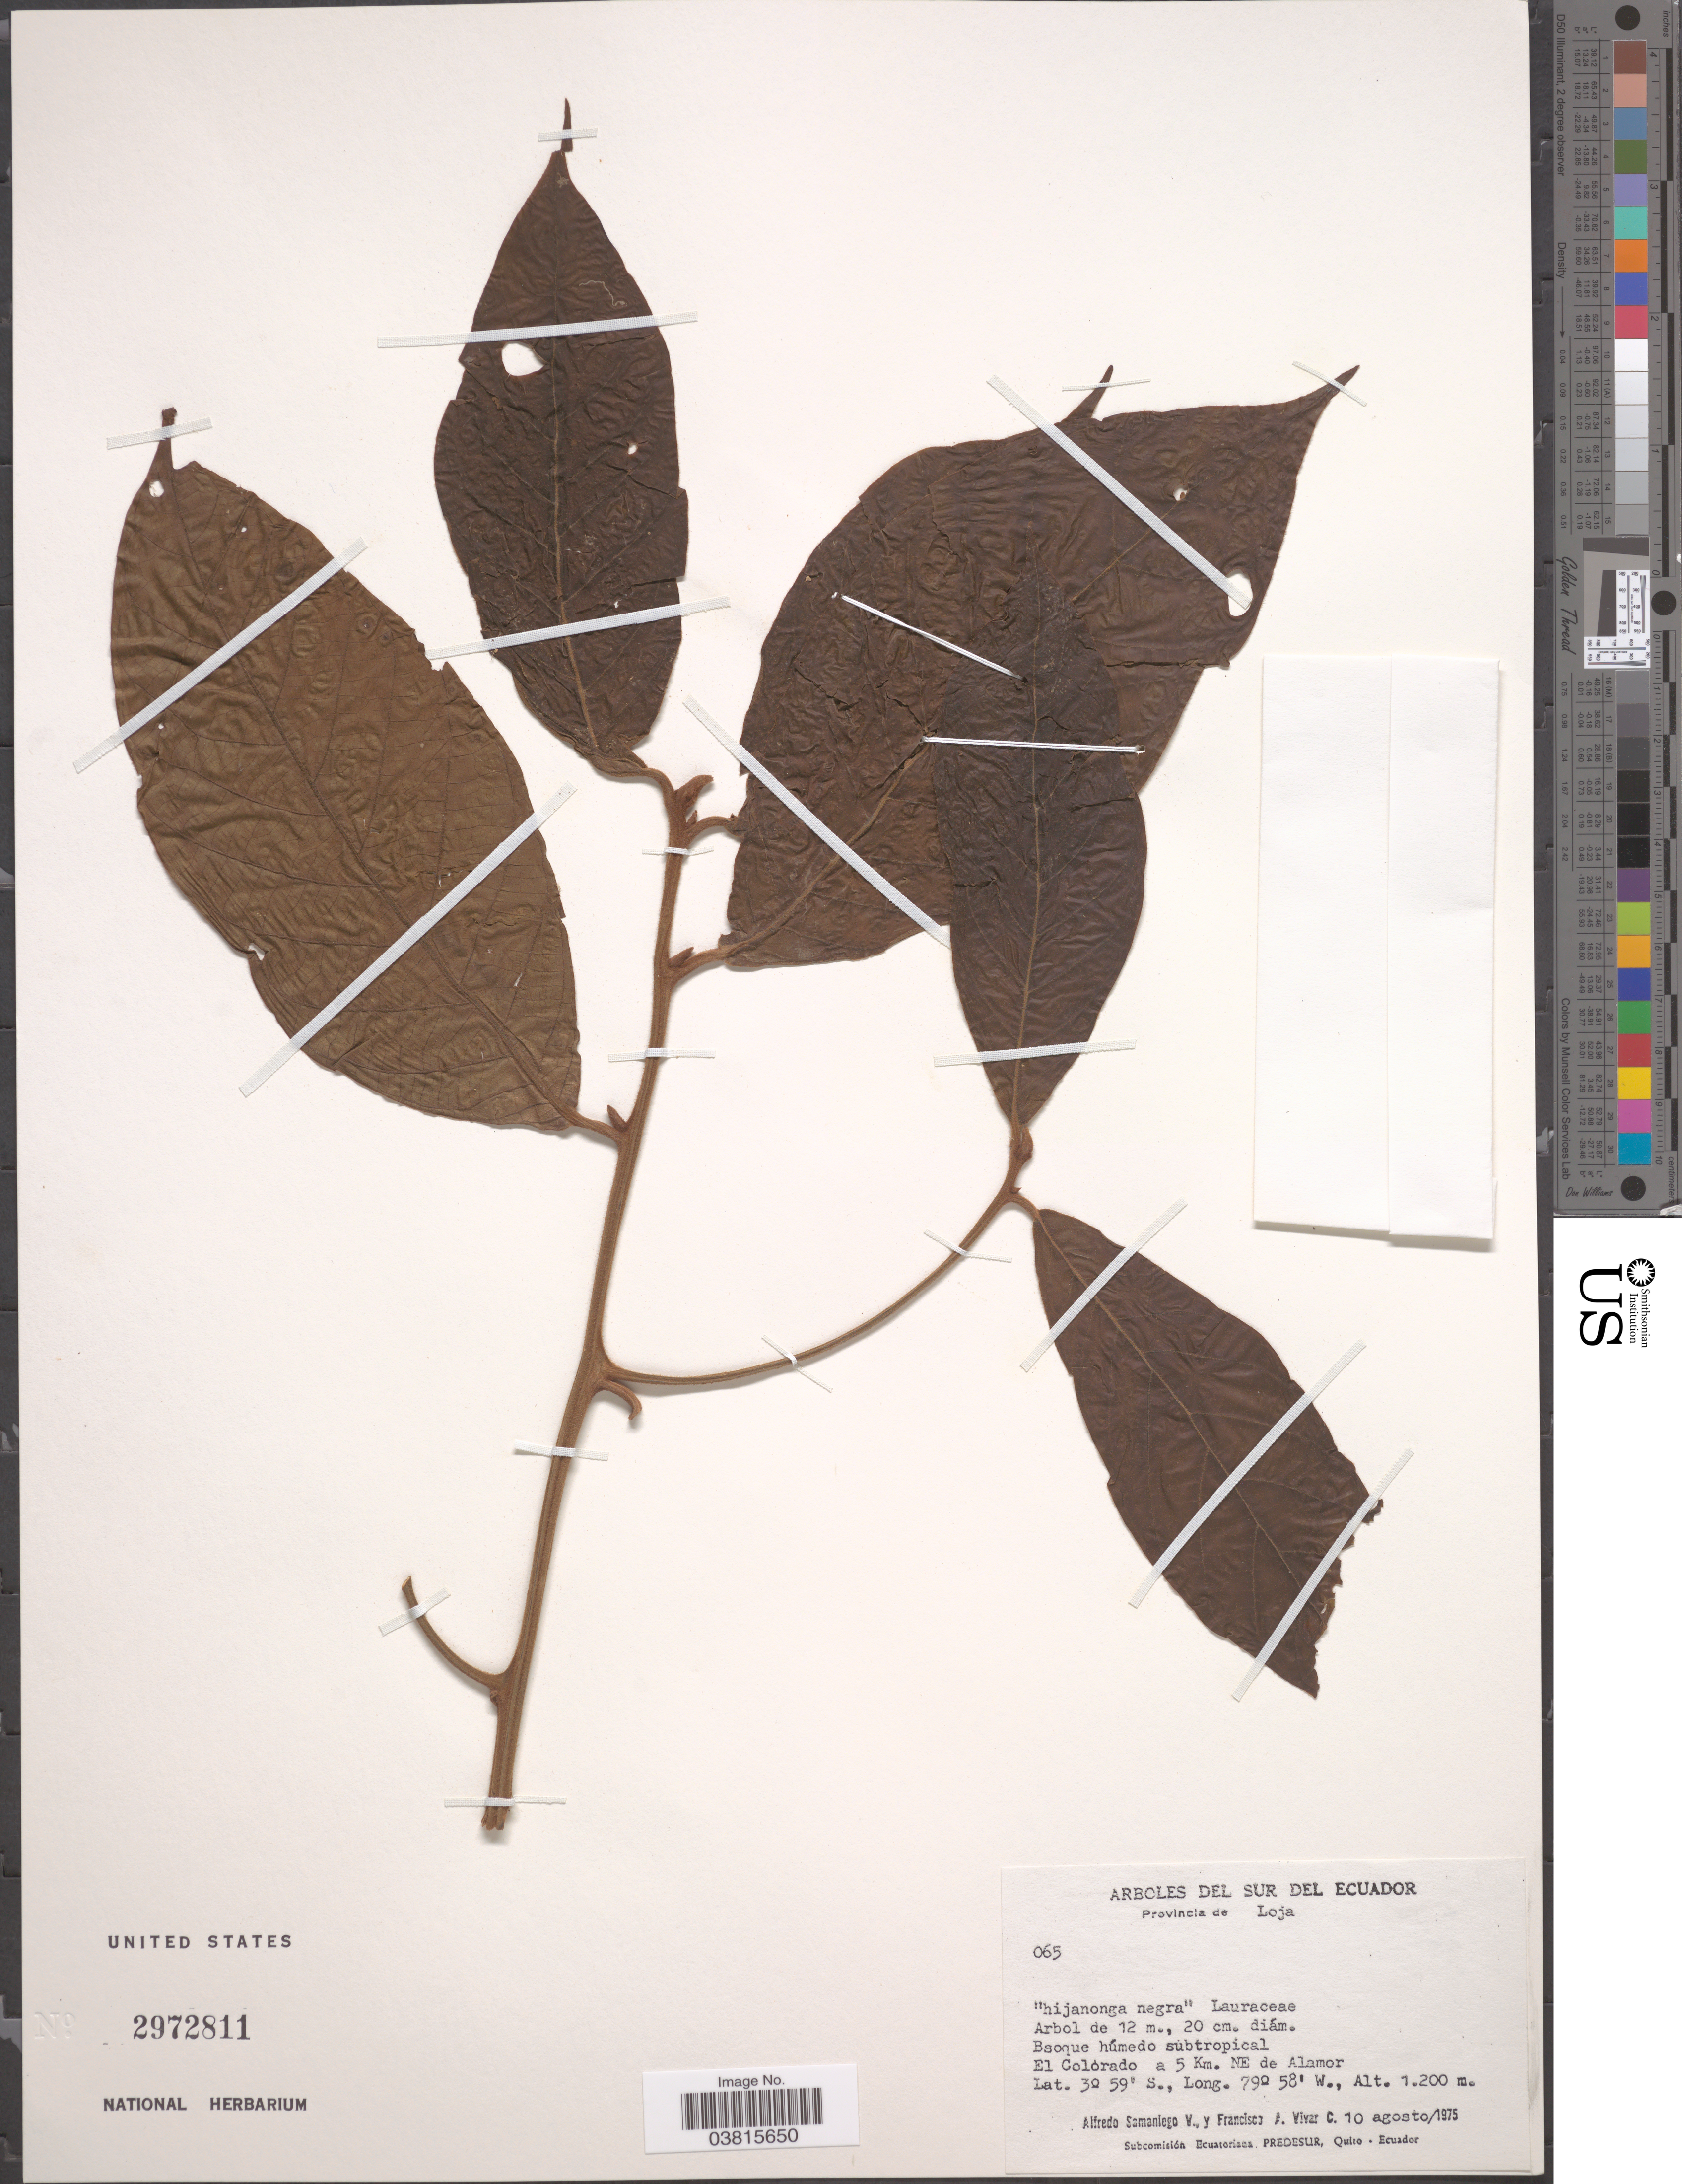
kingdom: Plantae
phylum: Tracheophyta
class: Magnoliopsida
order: Laurales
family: Lauraceae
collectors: A. V. Samaniego & F. A. Vivar C.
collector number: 065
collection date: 1975-08-10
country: Ecuador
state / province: Loja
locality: Sur del Ecuador. Bosque húmedo subtropical. El Colorado a 5 Km. NE de Alamor.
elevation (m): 1200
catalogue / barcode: US 2972811